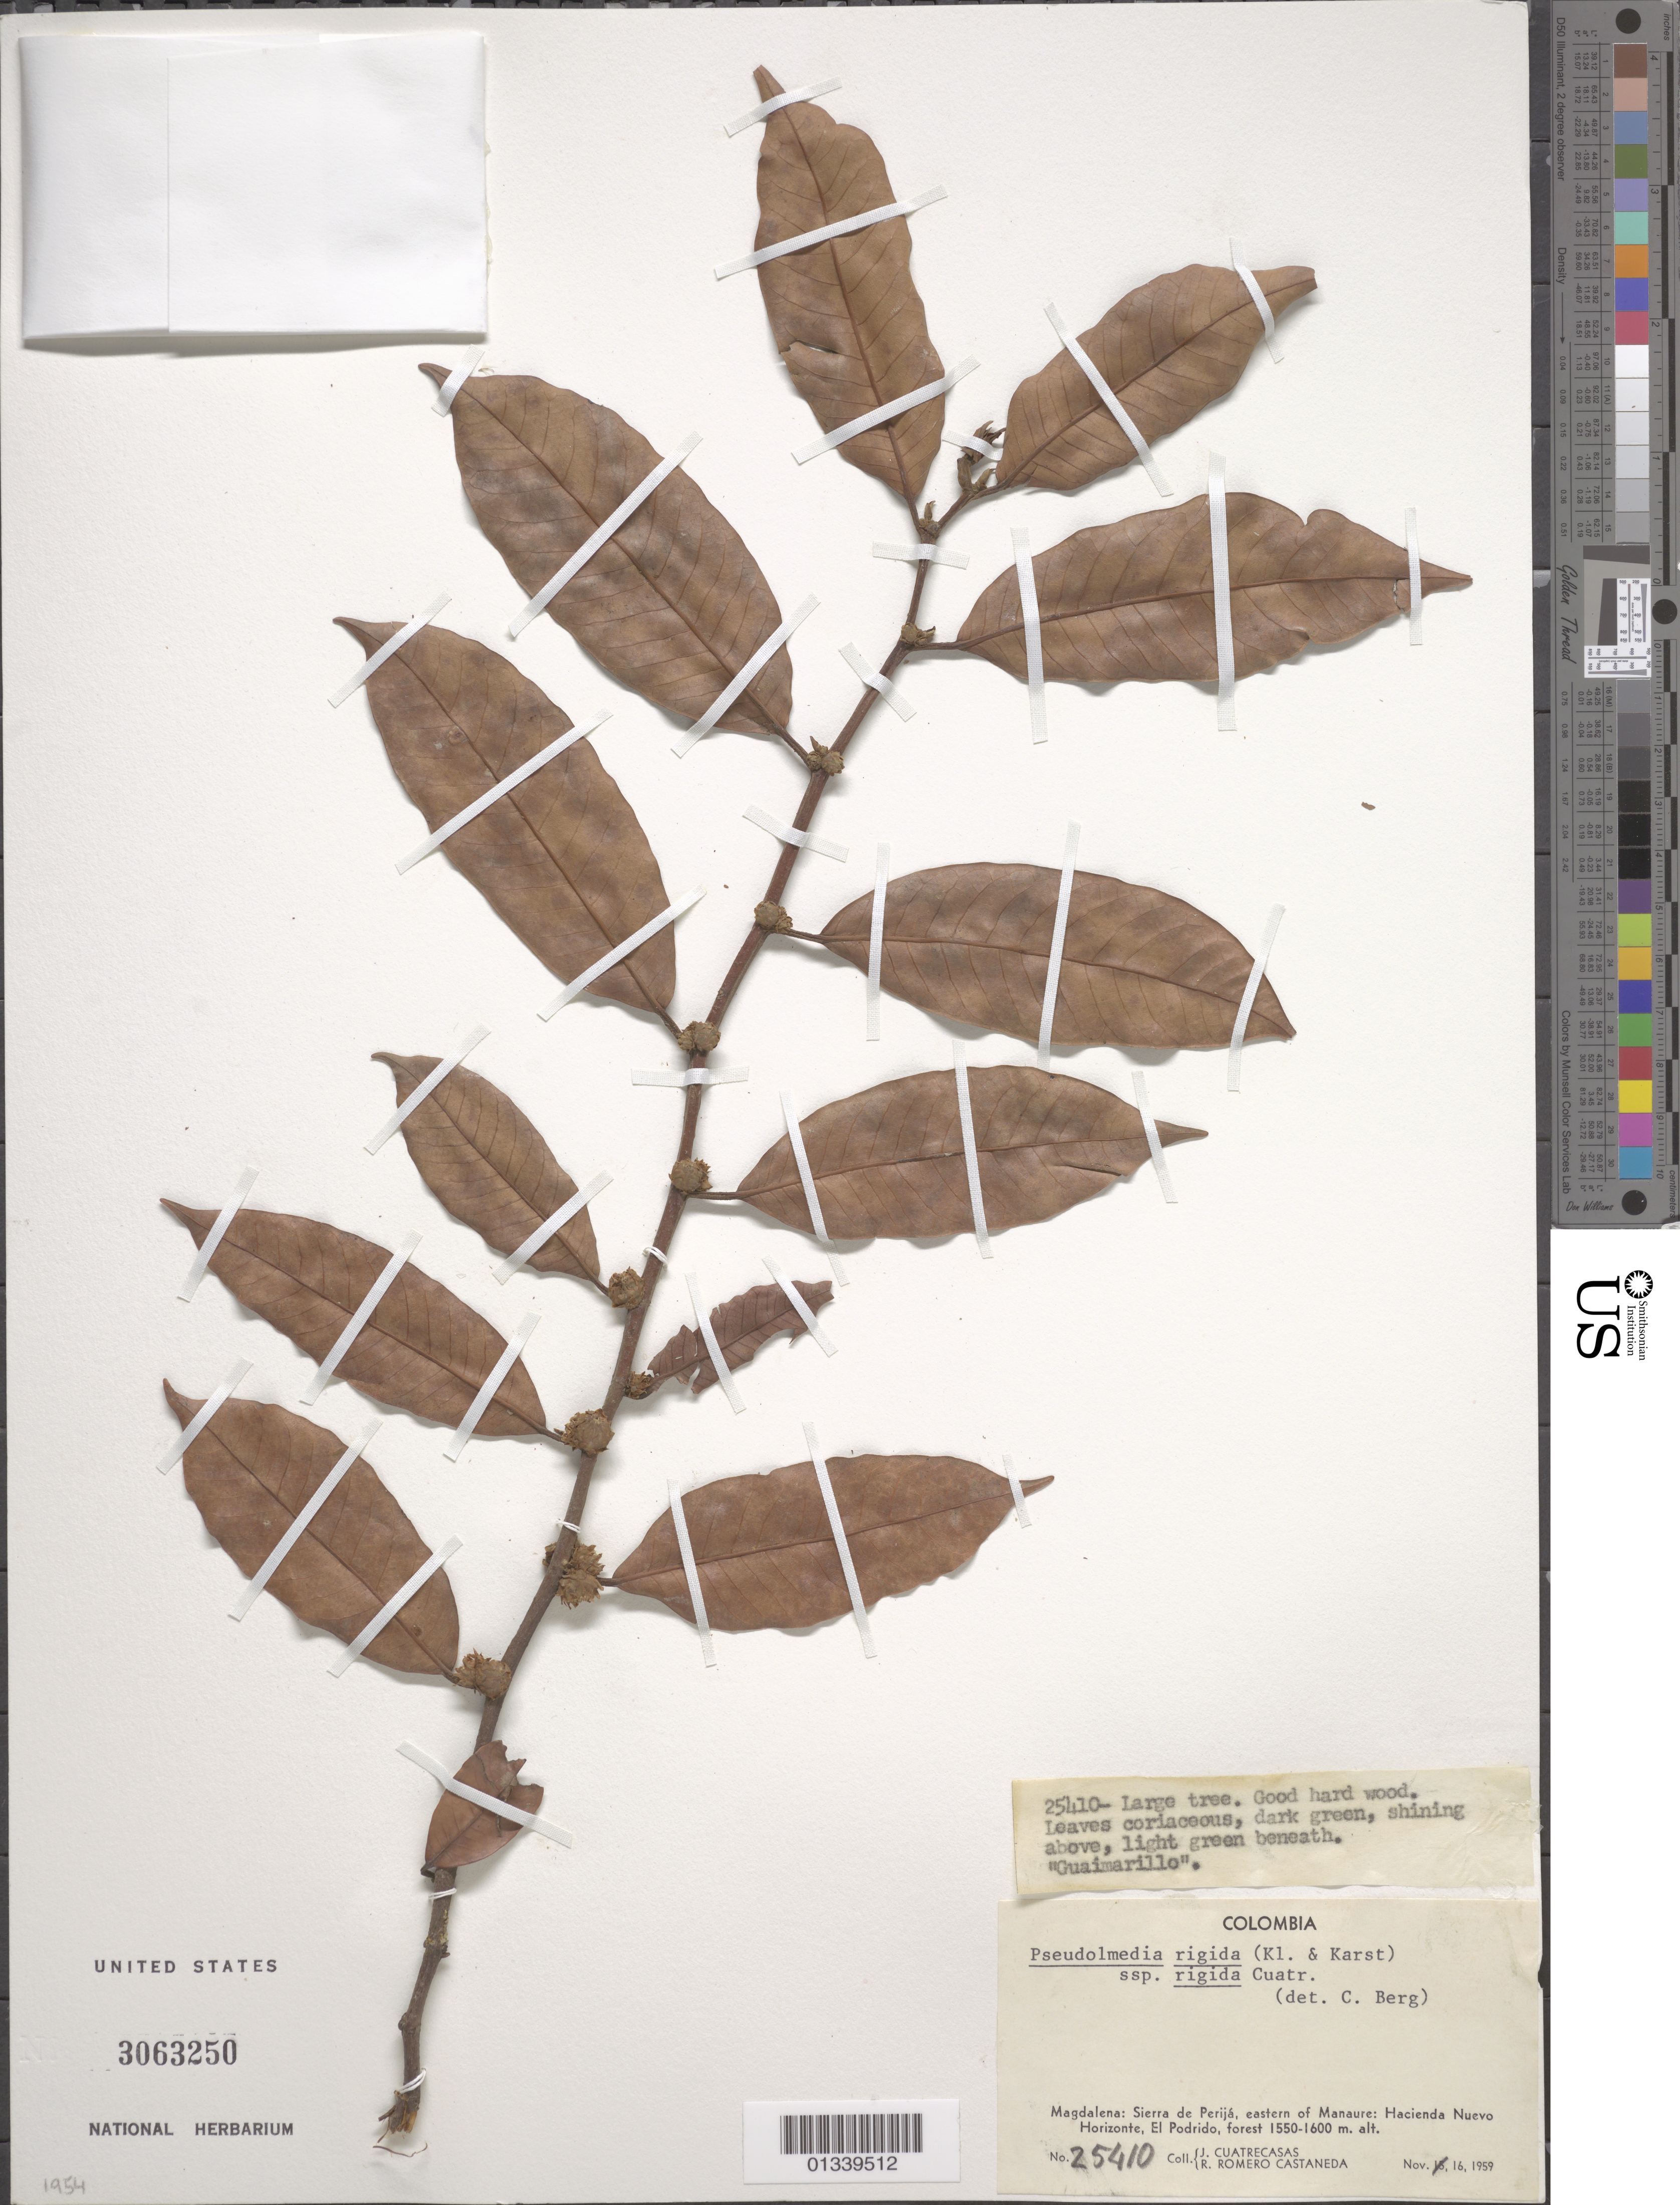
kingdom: Plantae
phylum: Tracheophyta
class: Magnoliopsida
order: Rosales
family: Moraceae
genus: Pseudolmedia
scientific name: Pseudolmedia rigida subsp. rigida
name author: (Klotzsch & H. Karst.) Cuatrec.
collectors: J. Cuatrecasas & R. Romero Castañeda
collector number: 25410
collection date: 1959-11-16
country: Colombia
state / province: Magdalena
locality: Sierra de Perija, eastern of Manaure: Hacienda Nuevo Horizonte, El Podrido.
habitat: Forest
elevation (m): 1600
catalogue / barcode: US 3063250